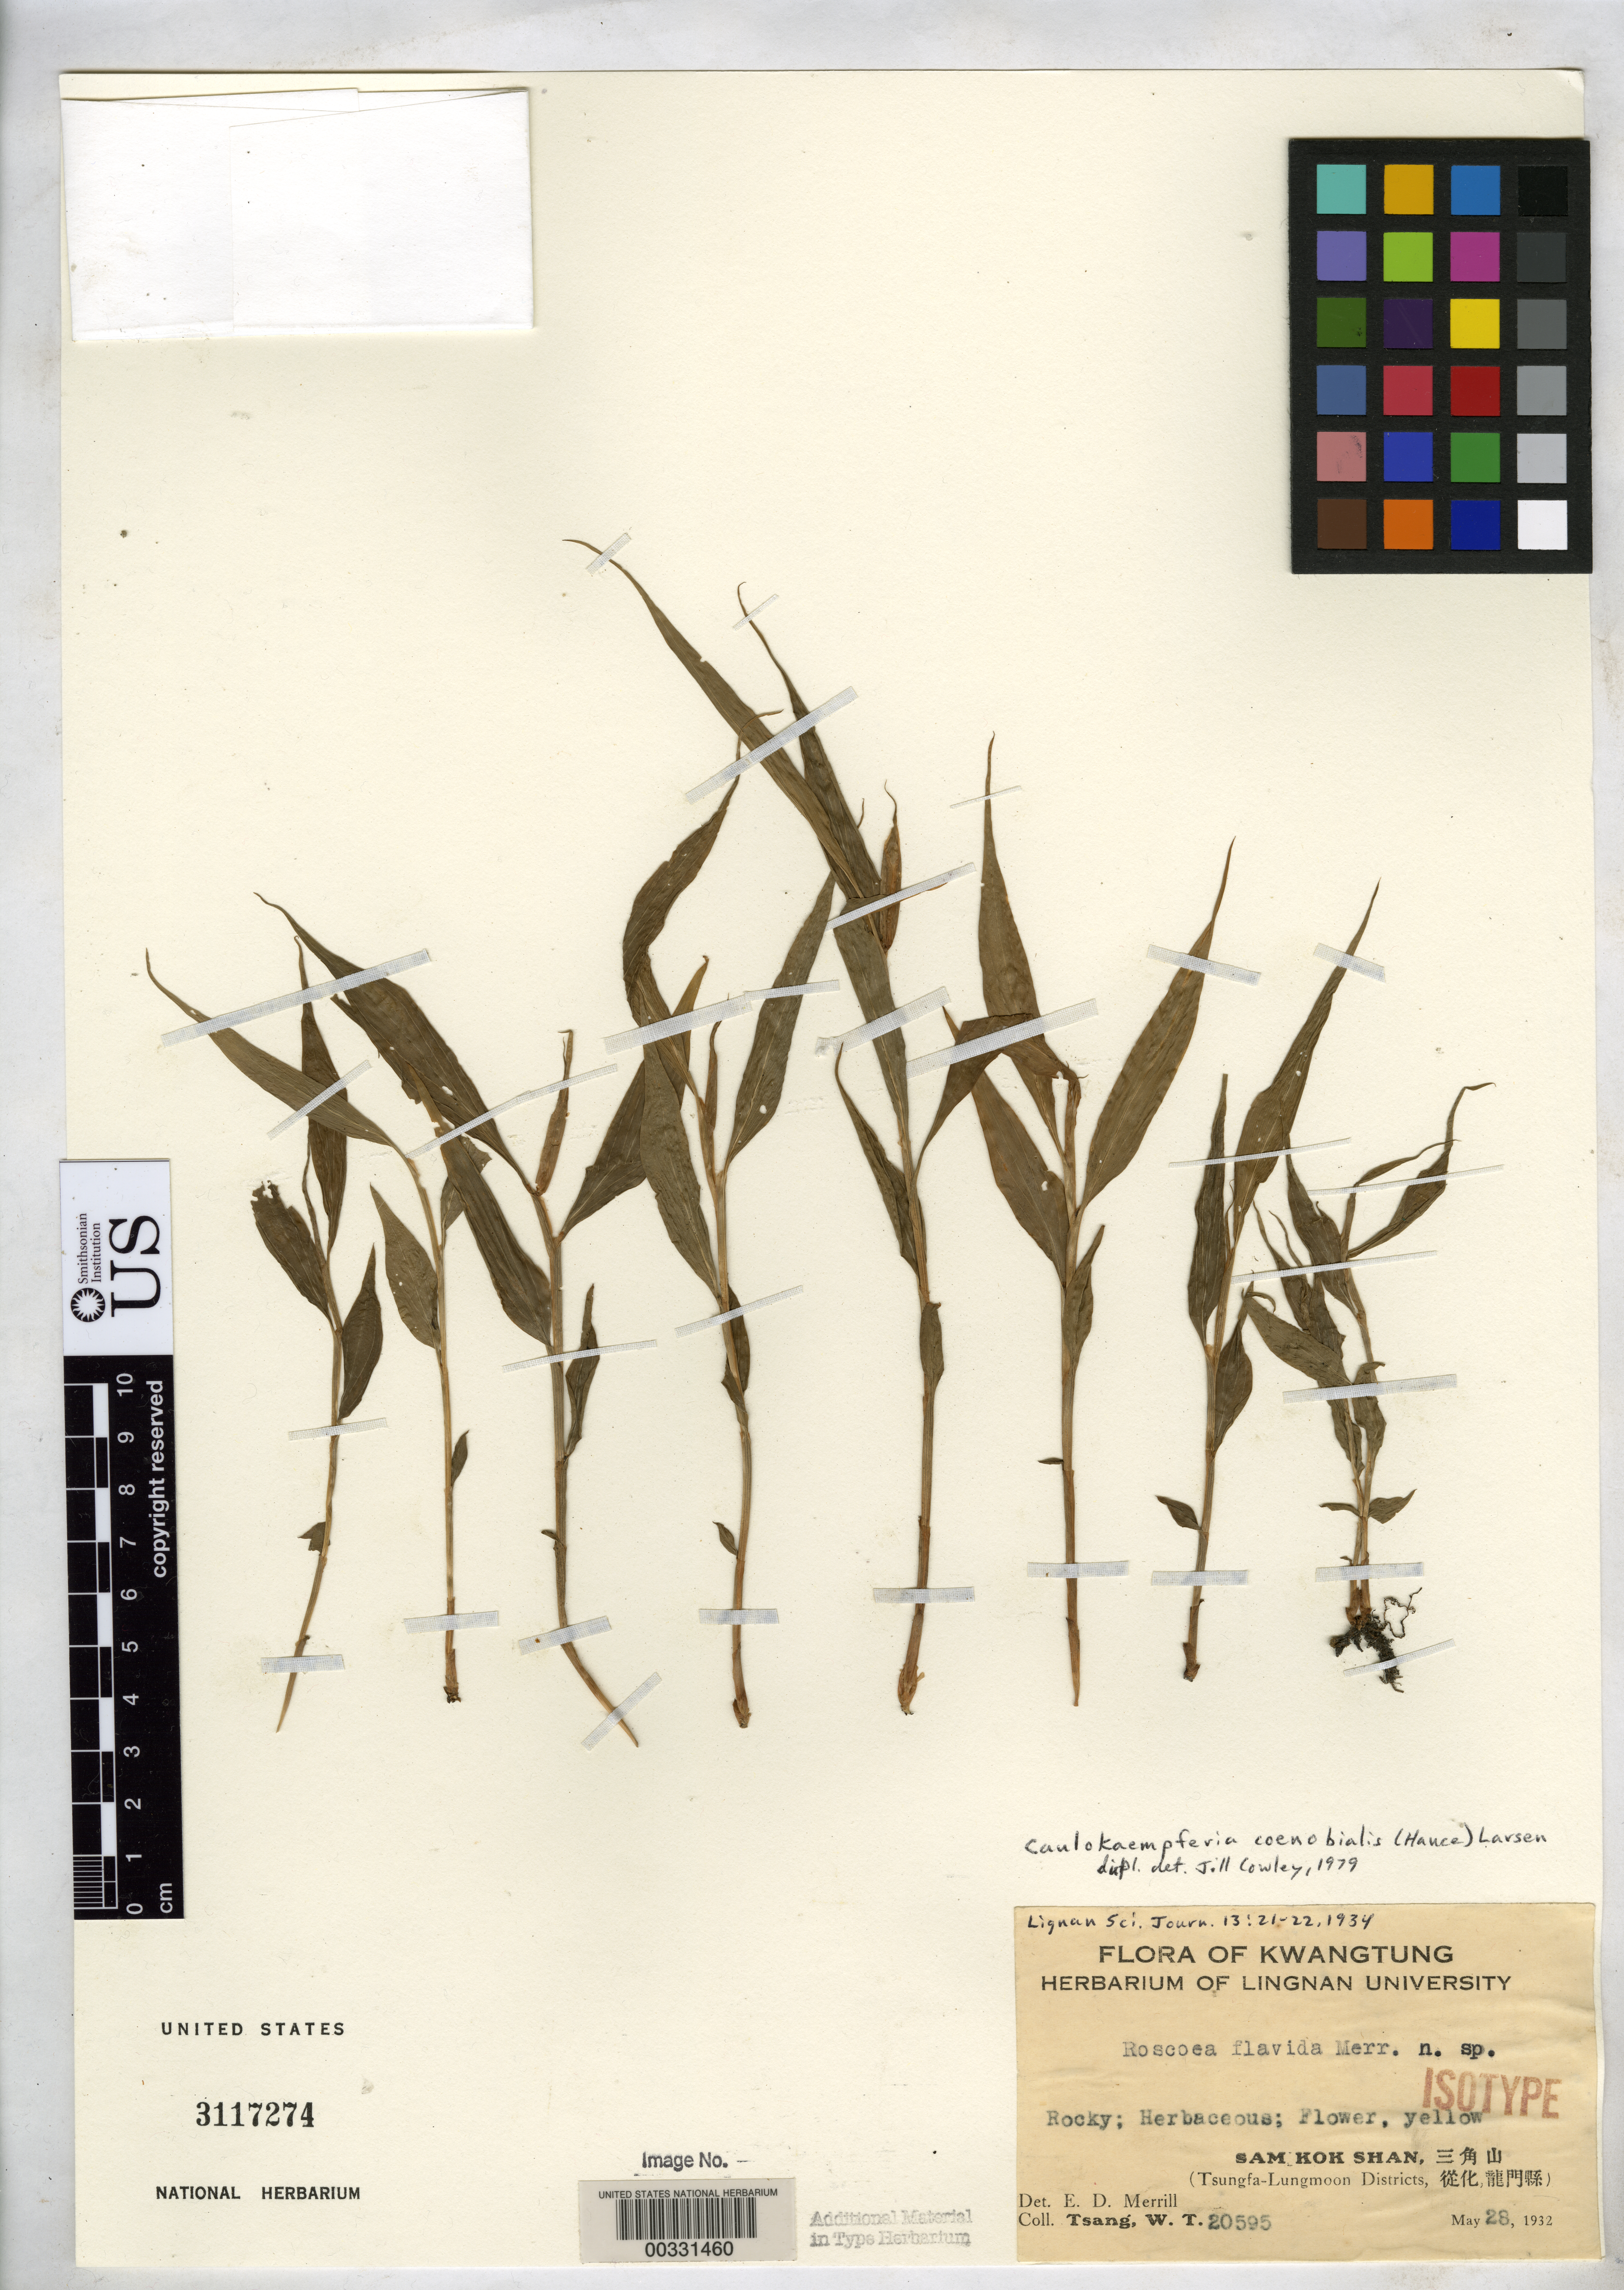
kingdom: Plantae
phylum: Tracheophyta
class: Liliopsida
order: Zingiberales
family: Zingiberaceae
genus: Roscoea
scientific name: Roscoea flava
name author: Merr.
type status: Isotype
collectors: W. T. Tsang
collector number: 20595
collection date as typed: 28 May 1932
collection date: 1932-05-28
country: China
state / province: Guangdong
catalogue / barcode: US 3117274